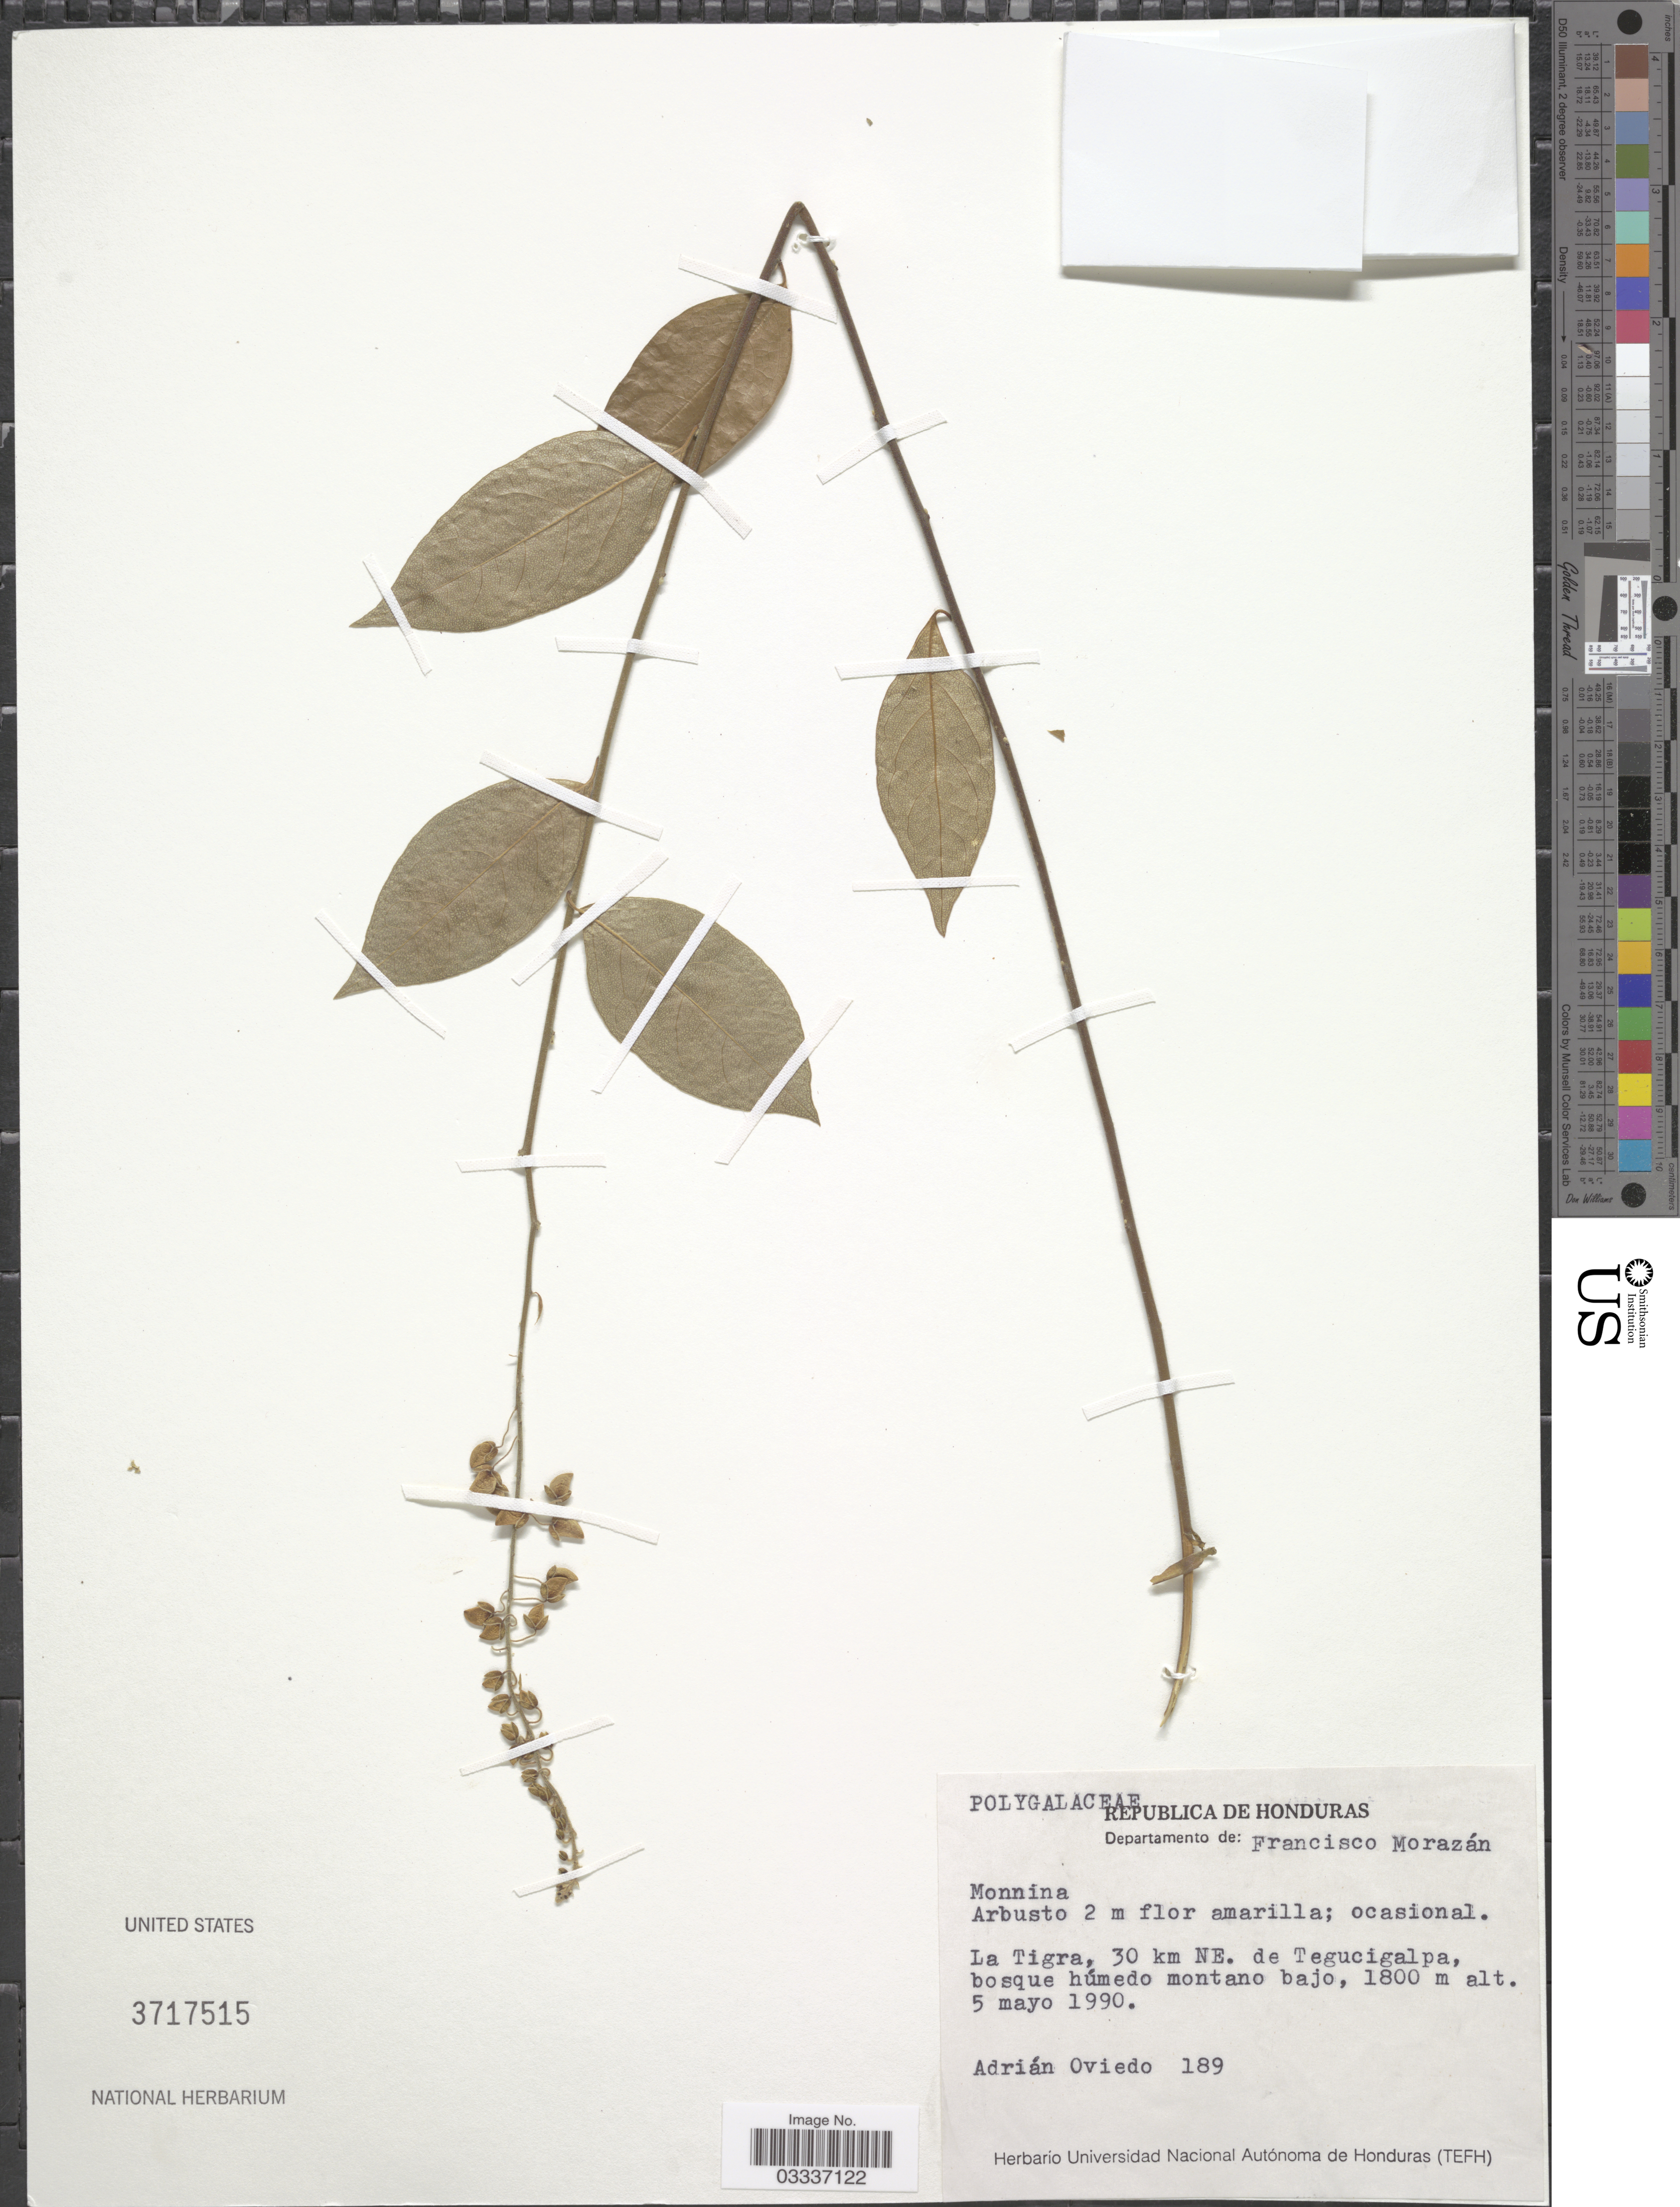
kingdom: Plantae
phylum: Tracheophyta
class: Magnoliopsida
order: Fabales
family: Polygalaceae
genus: Monnina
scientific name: Monnina sp.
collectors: A. Oviedo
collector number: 189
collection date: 1990-05-05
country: Honduras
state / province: Fco. Morazán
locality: Departamento de: Francisco Morazán. La Tigra, 30 km NE. de Tegucigalpa, bosque húmedo montano bajo.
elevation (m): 1800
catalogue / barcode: US 3717515